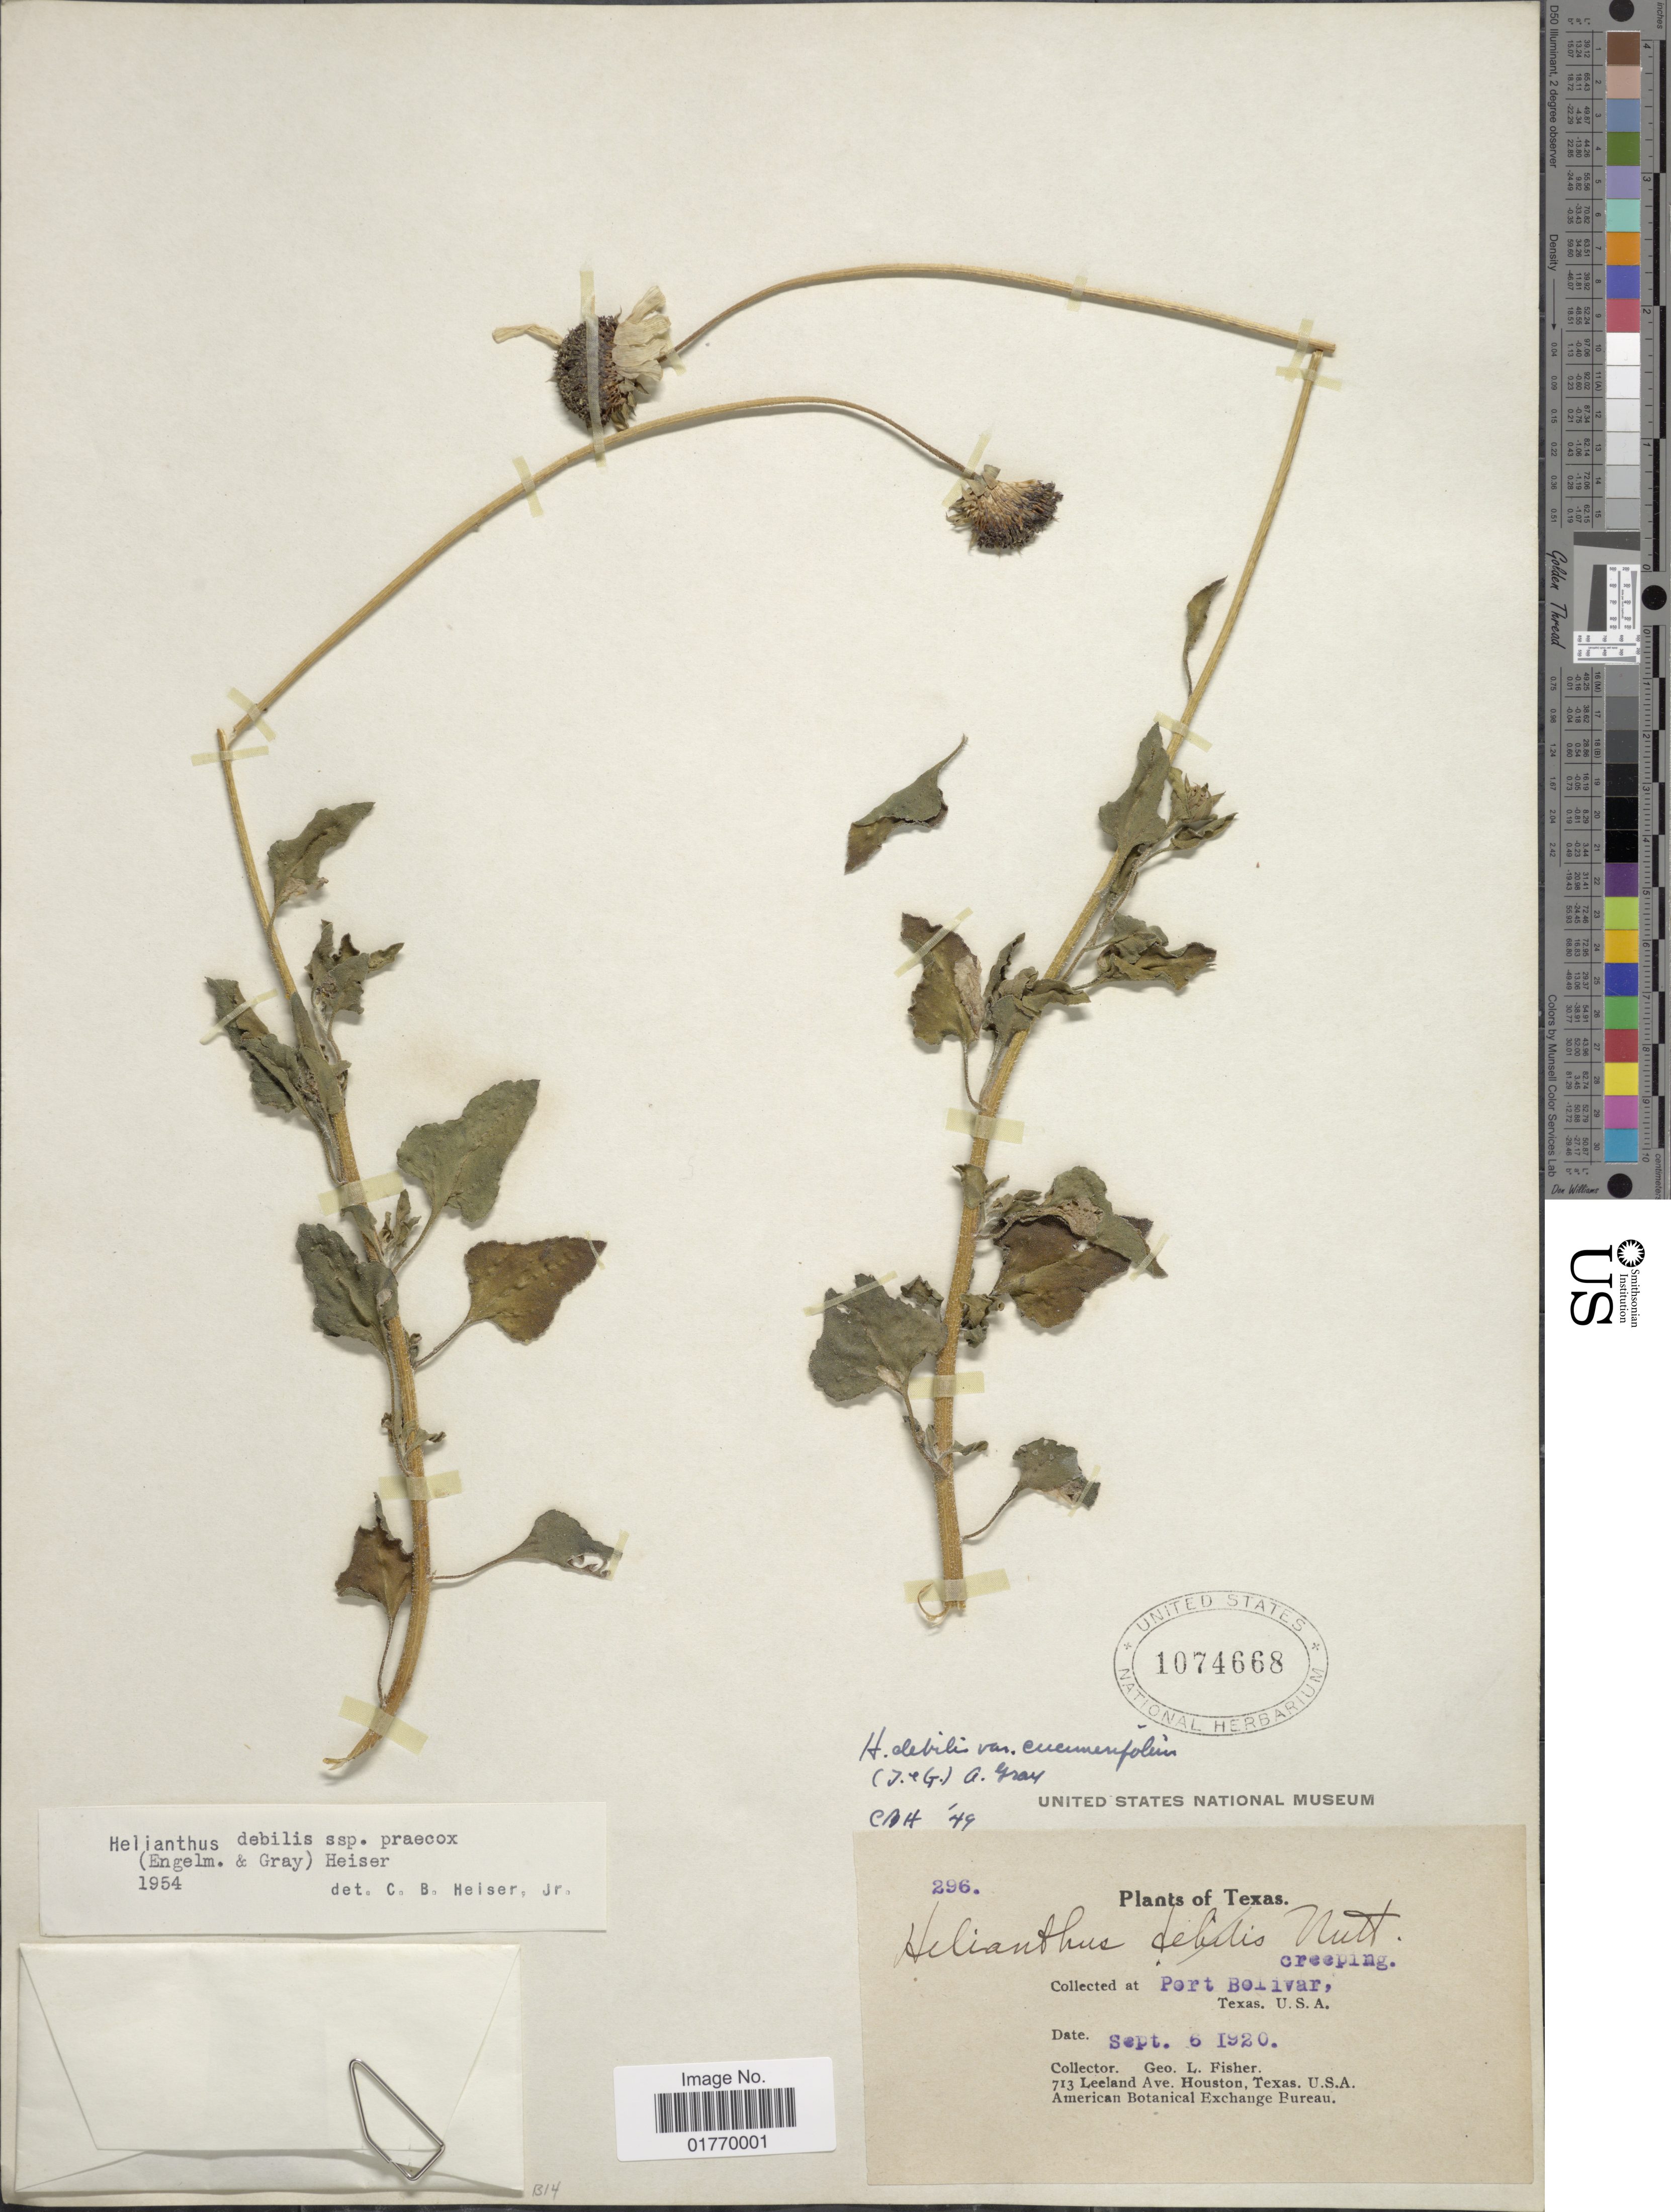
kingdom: Plantae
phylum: Tracheophyta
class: Magnoliopsida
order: Asterales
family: Asteraceae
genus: Helianthus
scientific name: Helianthus debilis subsp. praecox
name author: Heiser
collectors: G. L. Fisher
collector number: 296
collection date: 1920-09-06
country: United States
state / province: Texas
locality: Port Bolivar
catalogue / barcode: US 1074668